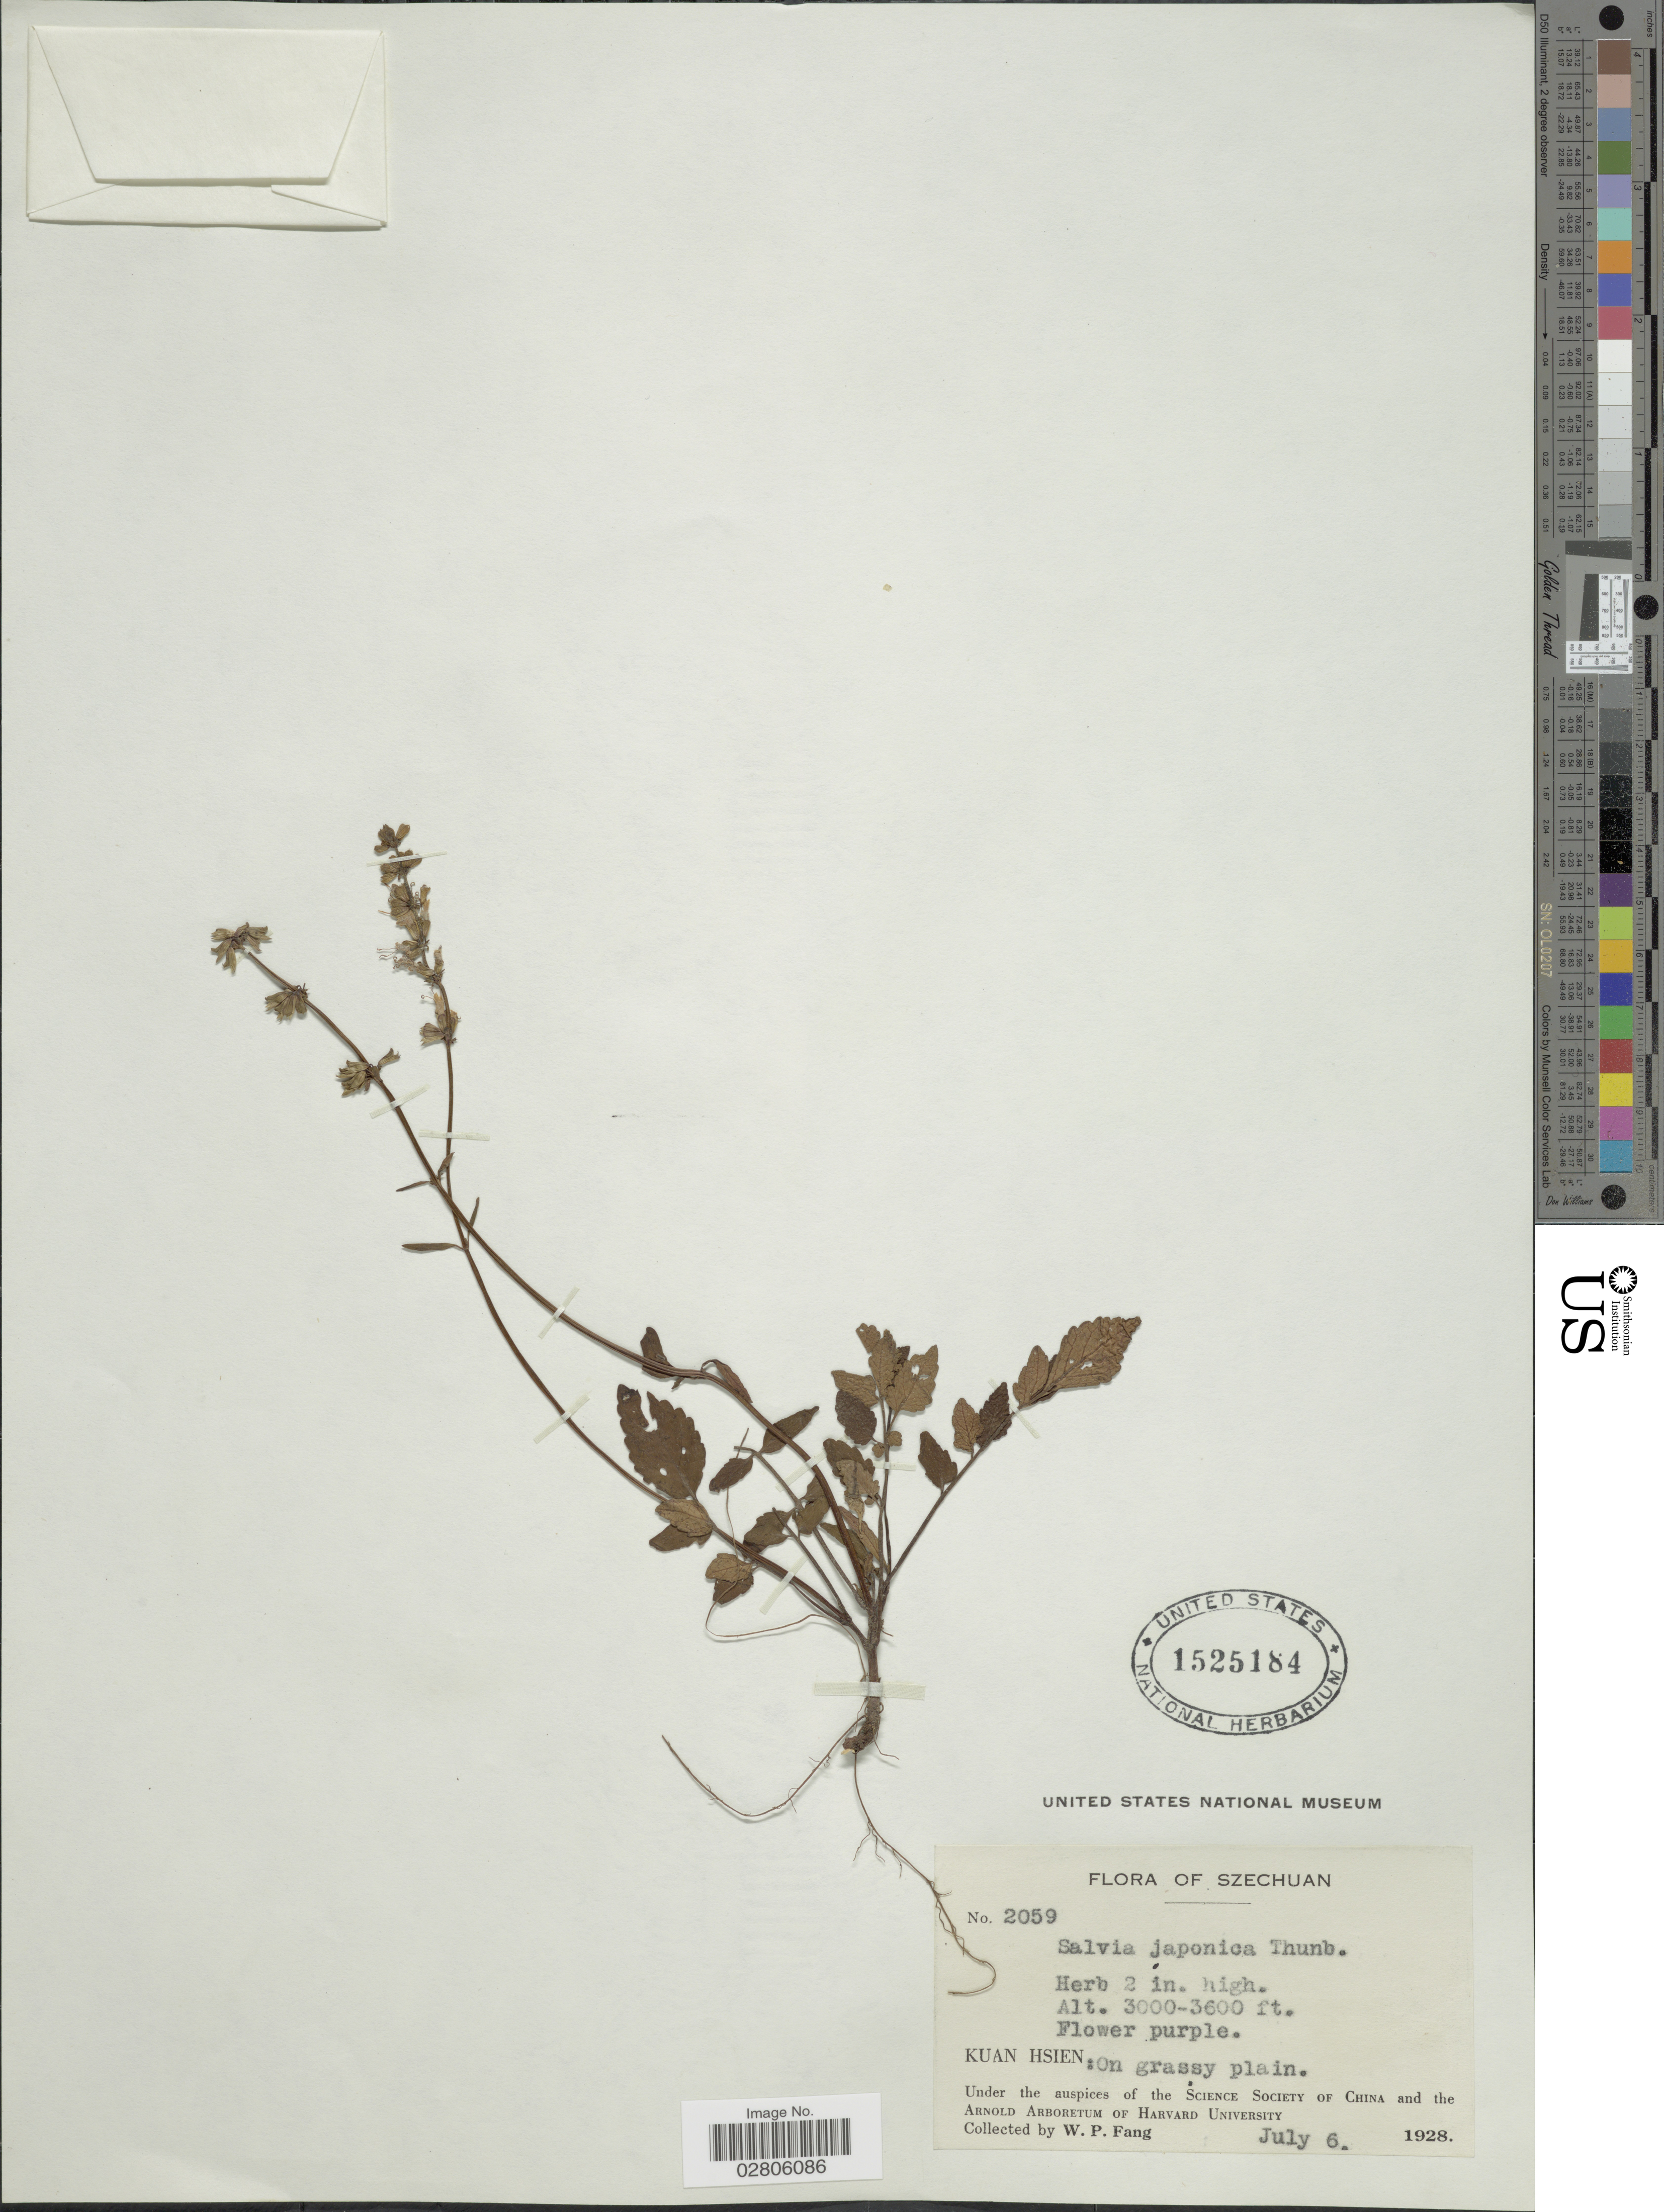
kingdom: Plantae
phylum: Tracheophyta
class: Magnoliopsida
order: Lamiales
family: Lamiaceae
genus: Salvia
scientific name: Salvia japonica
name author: Thunb.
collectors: W. P. Fang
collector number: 2059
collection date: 1928-07-06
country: China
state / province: Sichuan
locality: Szechuan, Kuan Hsien.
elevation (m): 914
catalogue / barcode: US 1525184